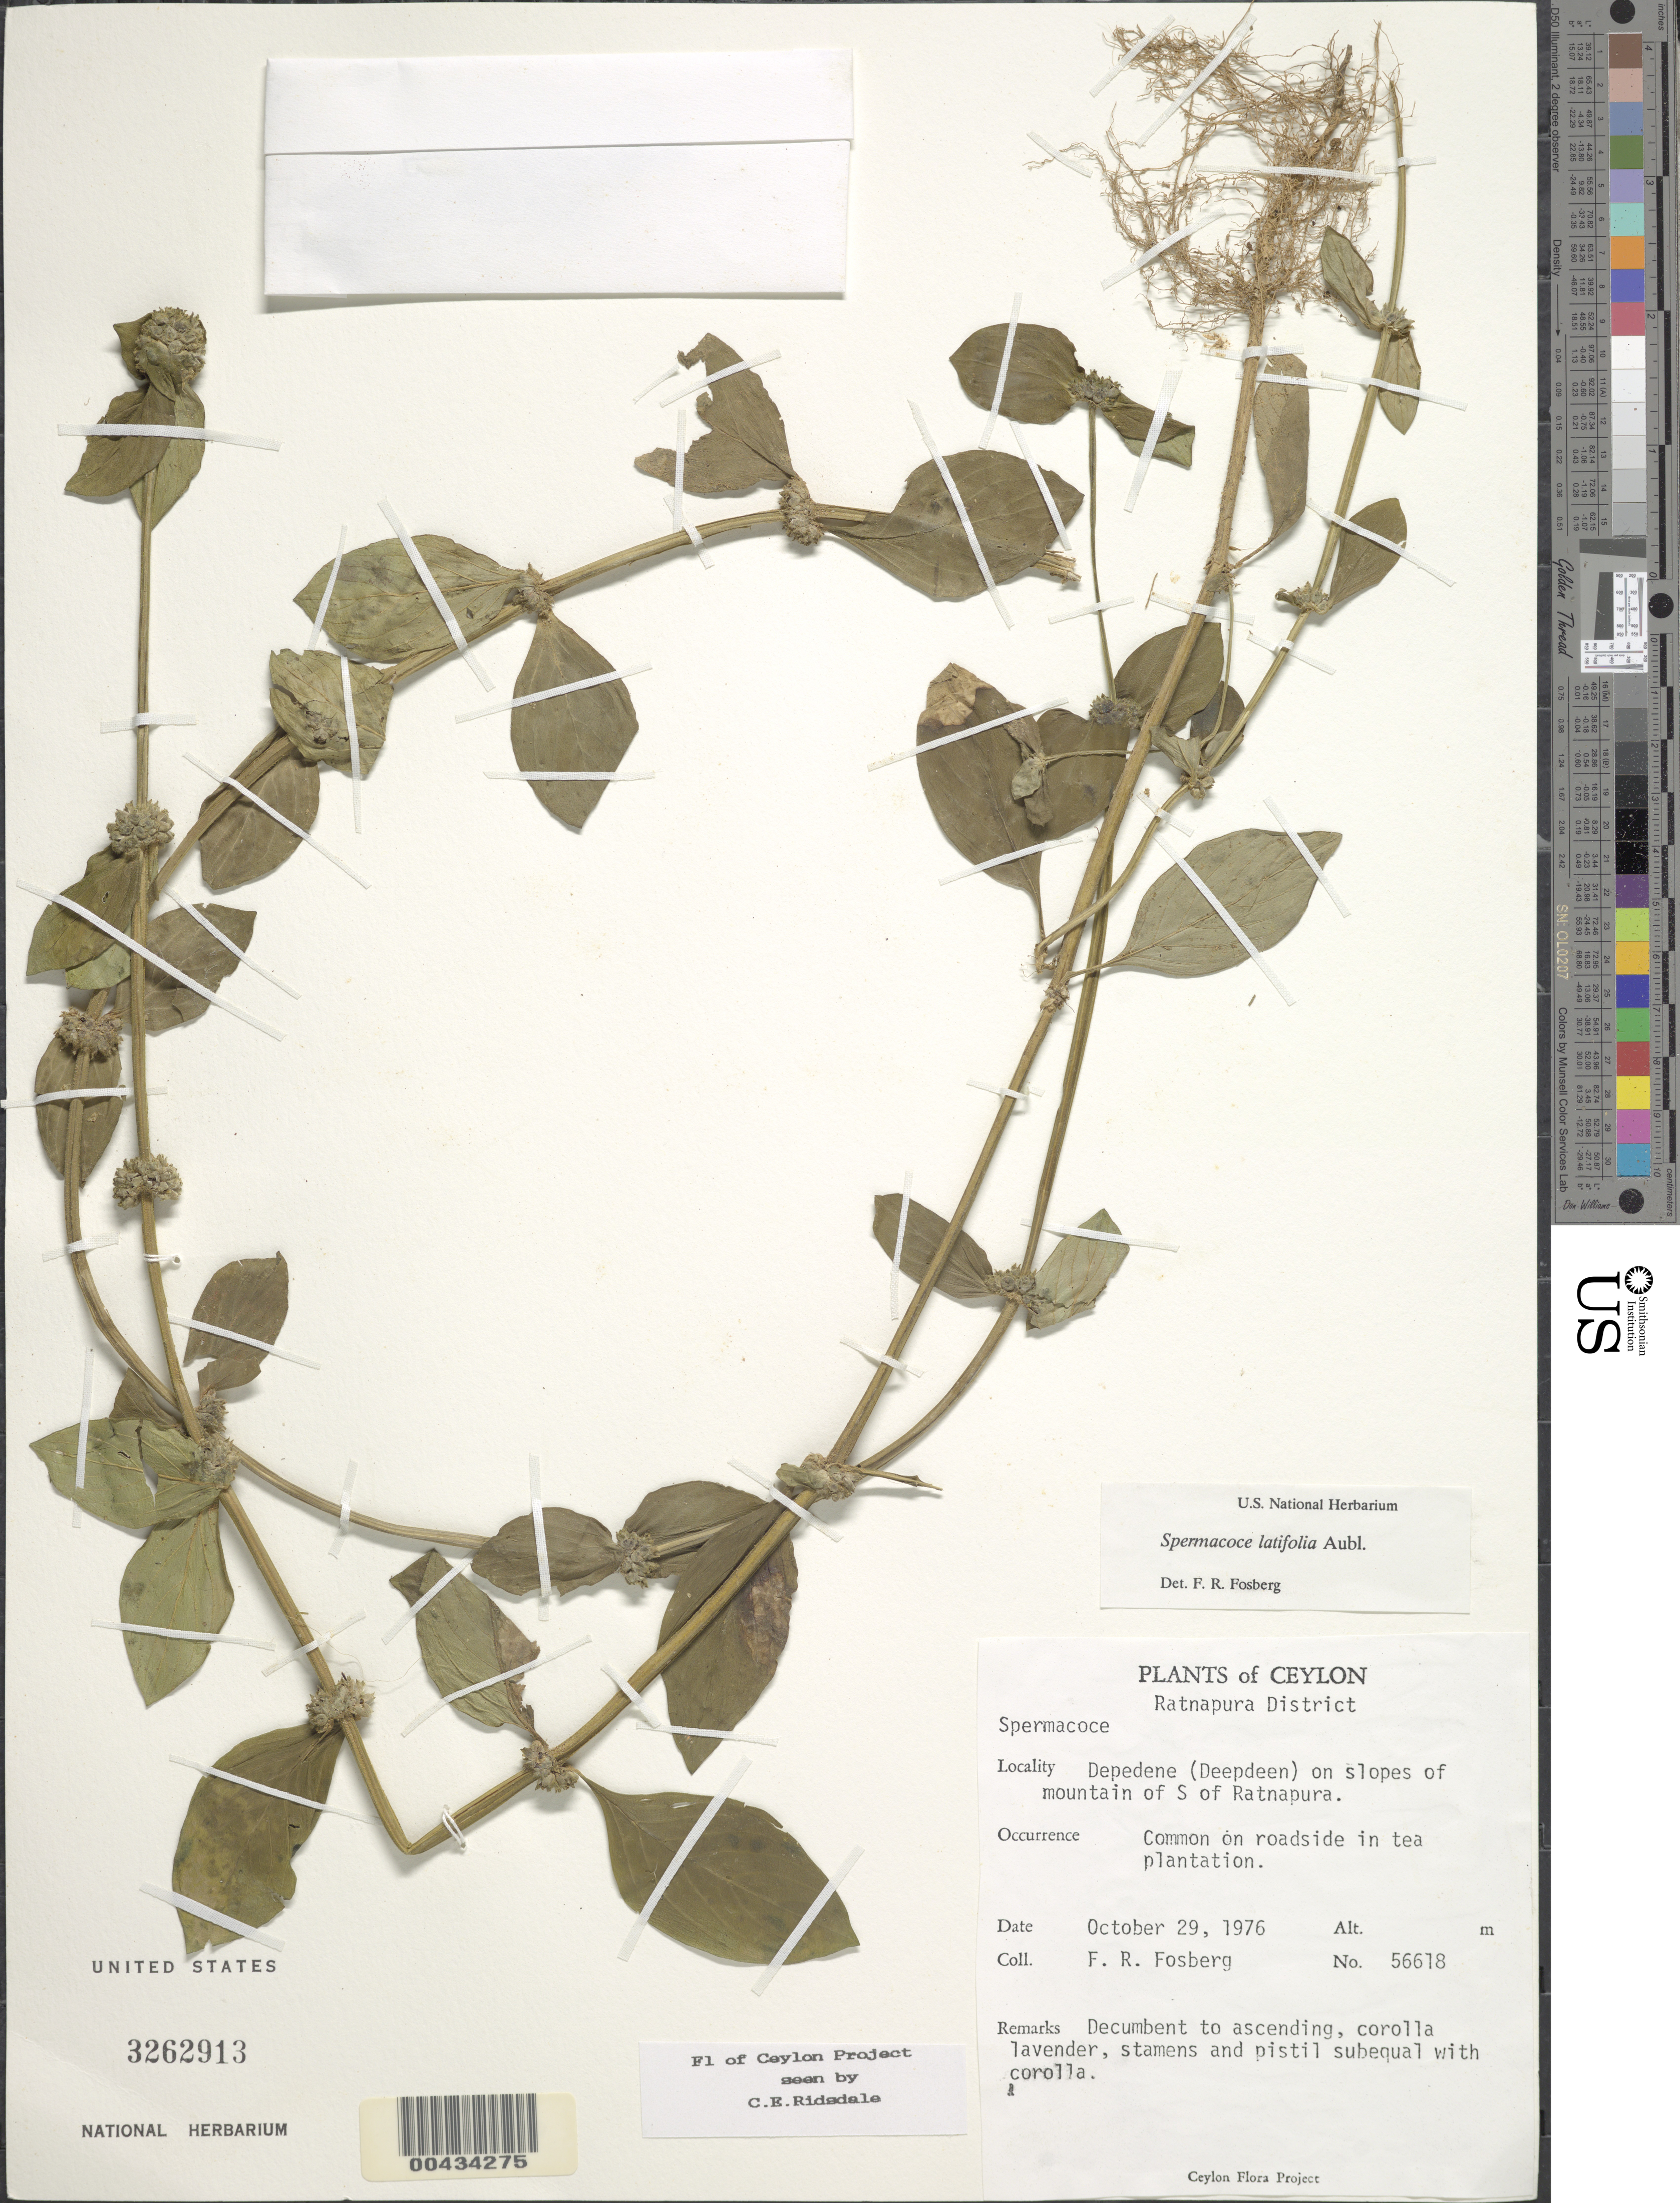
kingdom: Plantae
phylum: Tracheophyta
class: Magnoliopsida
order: Gentianales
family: Rubiaceae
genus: Spermacoce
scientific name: Spermacoce latifolia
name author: Aubl.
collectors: F. R. Fosberg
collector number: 56618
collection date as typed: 29 Oct 1976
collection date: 1976-10-29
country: Sri Lanka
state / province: Sabaragamuwa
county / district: Ratnapura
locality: Depedene (Deepdeen) on slopes of mt S of Ratnapura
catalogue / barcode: US 3262913